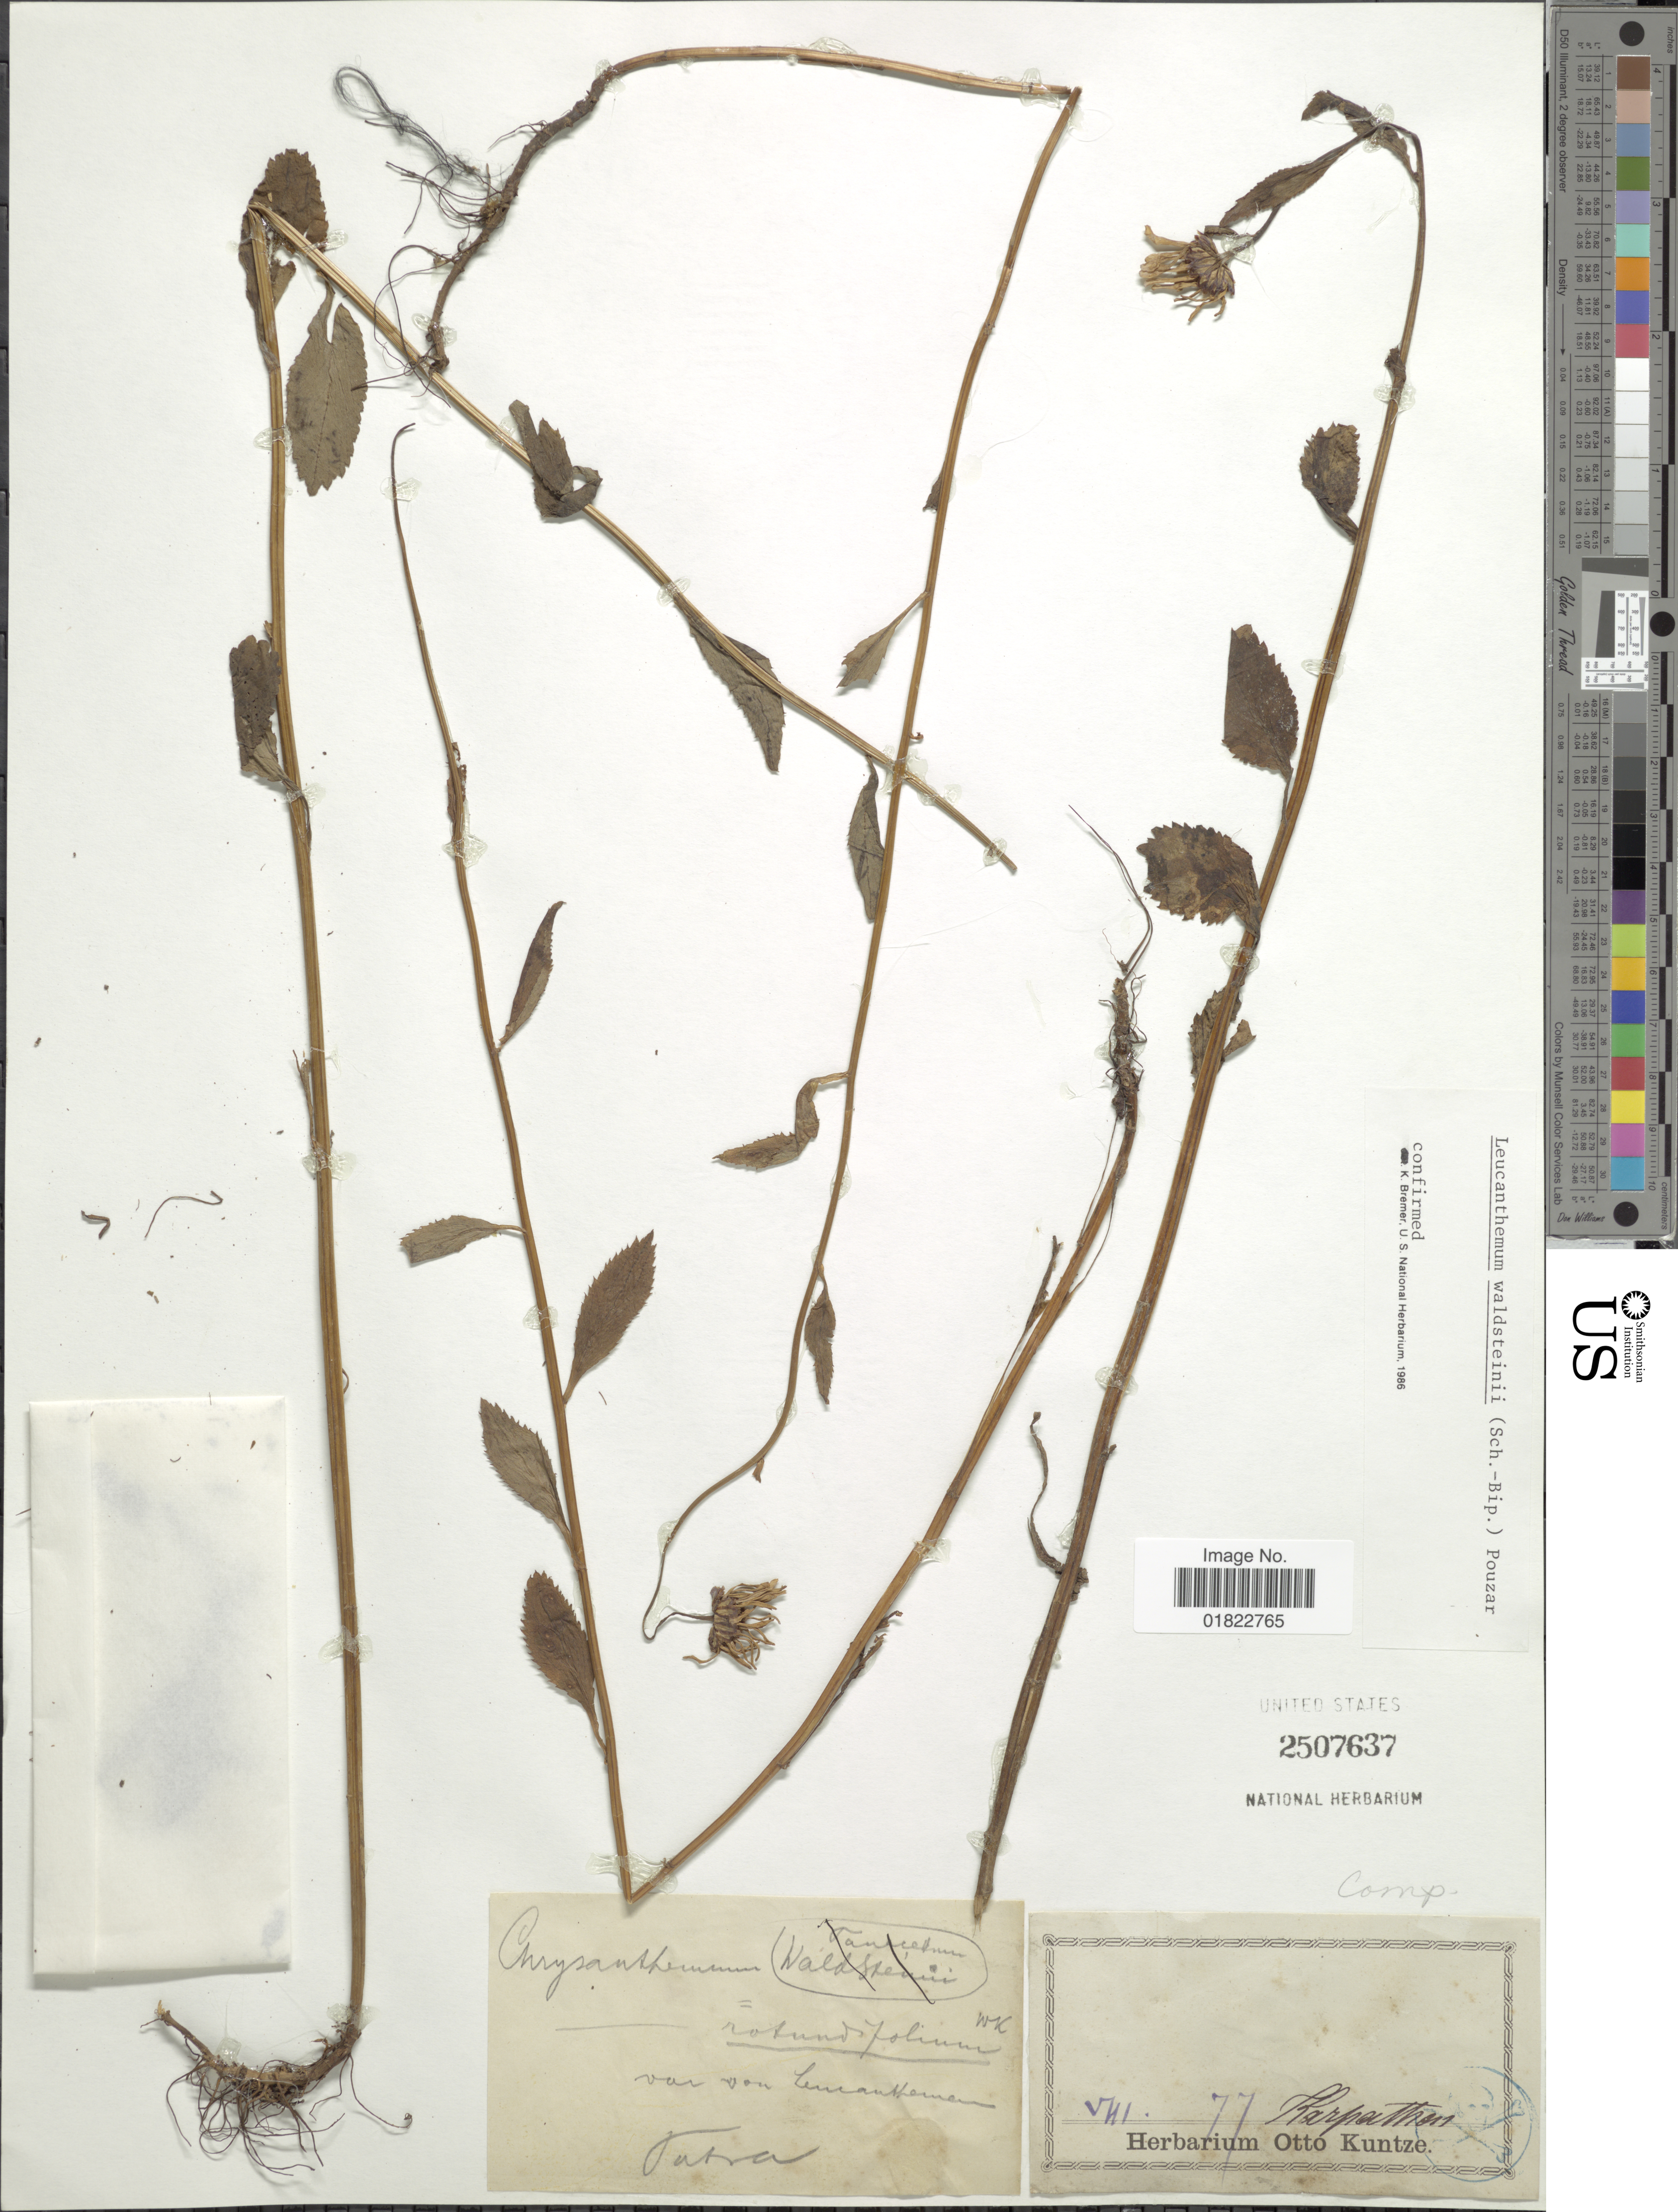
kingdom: Plantae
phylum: Tracheophyta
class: Magnoliopsida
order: Asterales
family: Asteraceae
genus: Leucanthemum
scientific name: Leucanthemum waldsteinii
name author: (Sch. Bip.) Pouzar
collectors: ex herb. Otto Kuntze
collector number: VH1?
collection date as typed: VIII 77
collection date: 1877-08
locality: Tatra. Karpathen. [Slovakia or Poland]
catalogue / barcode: US 2507637